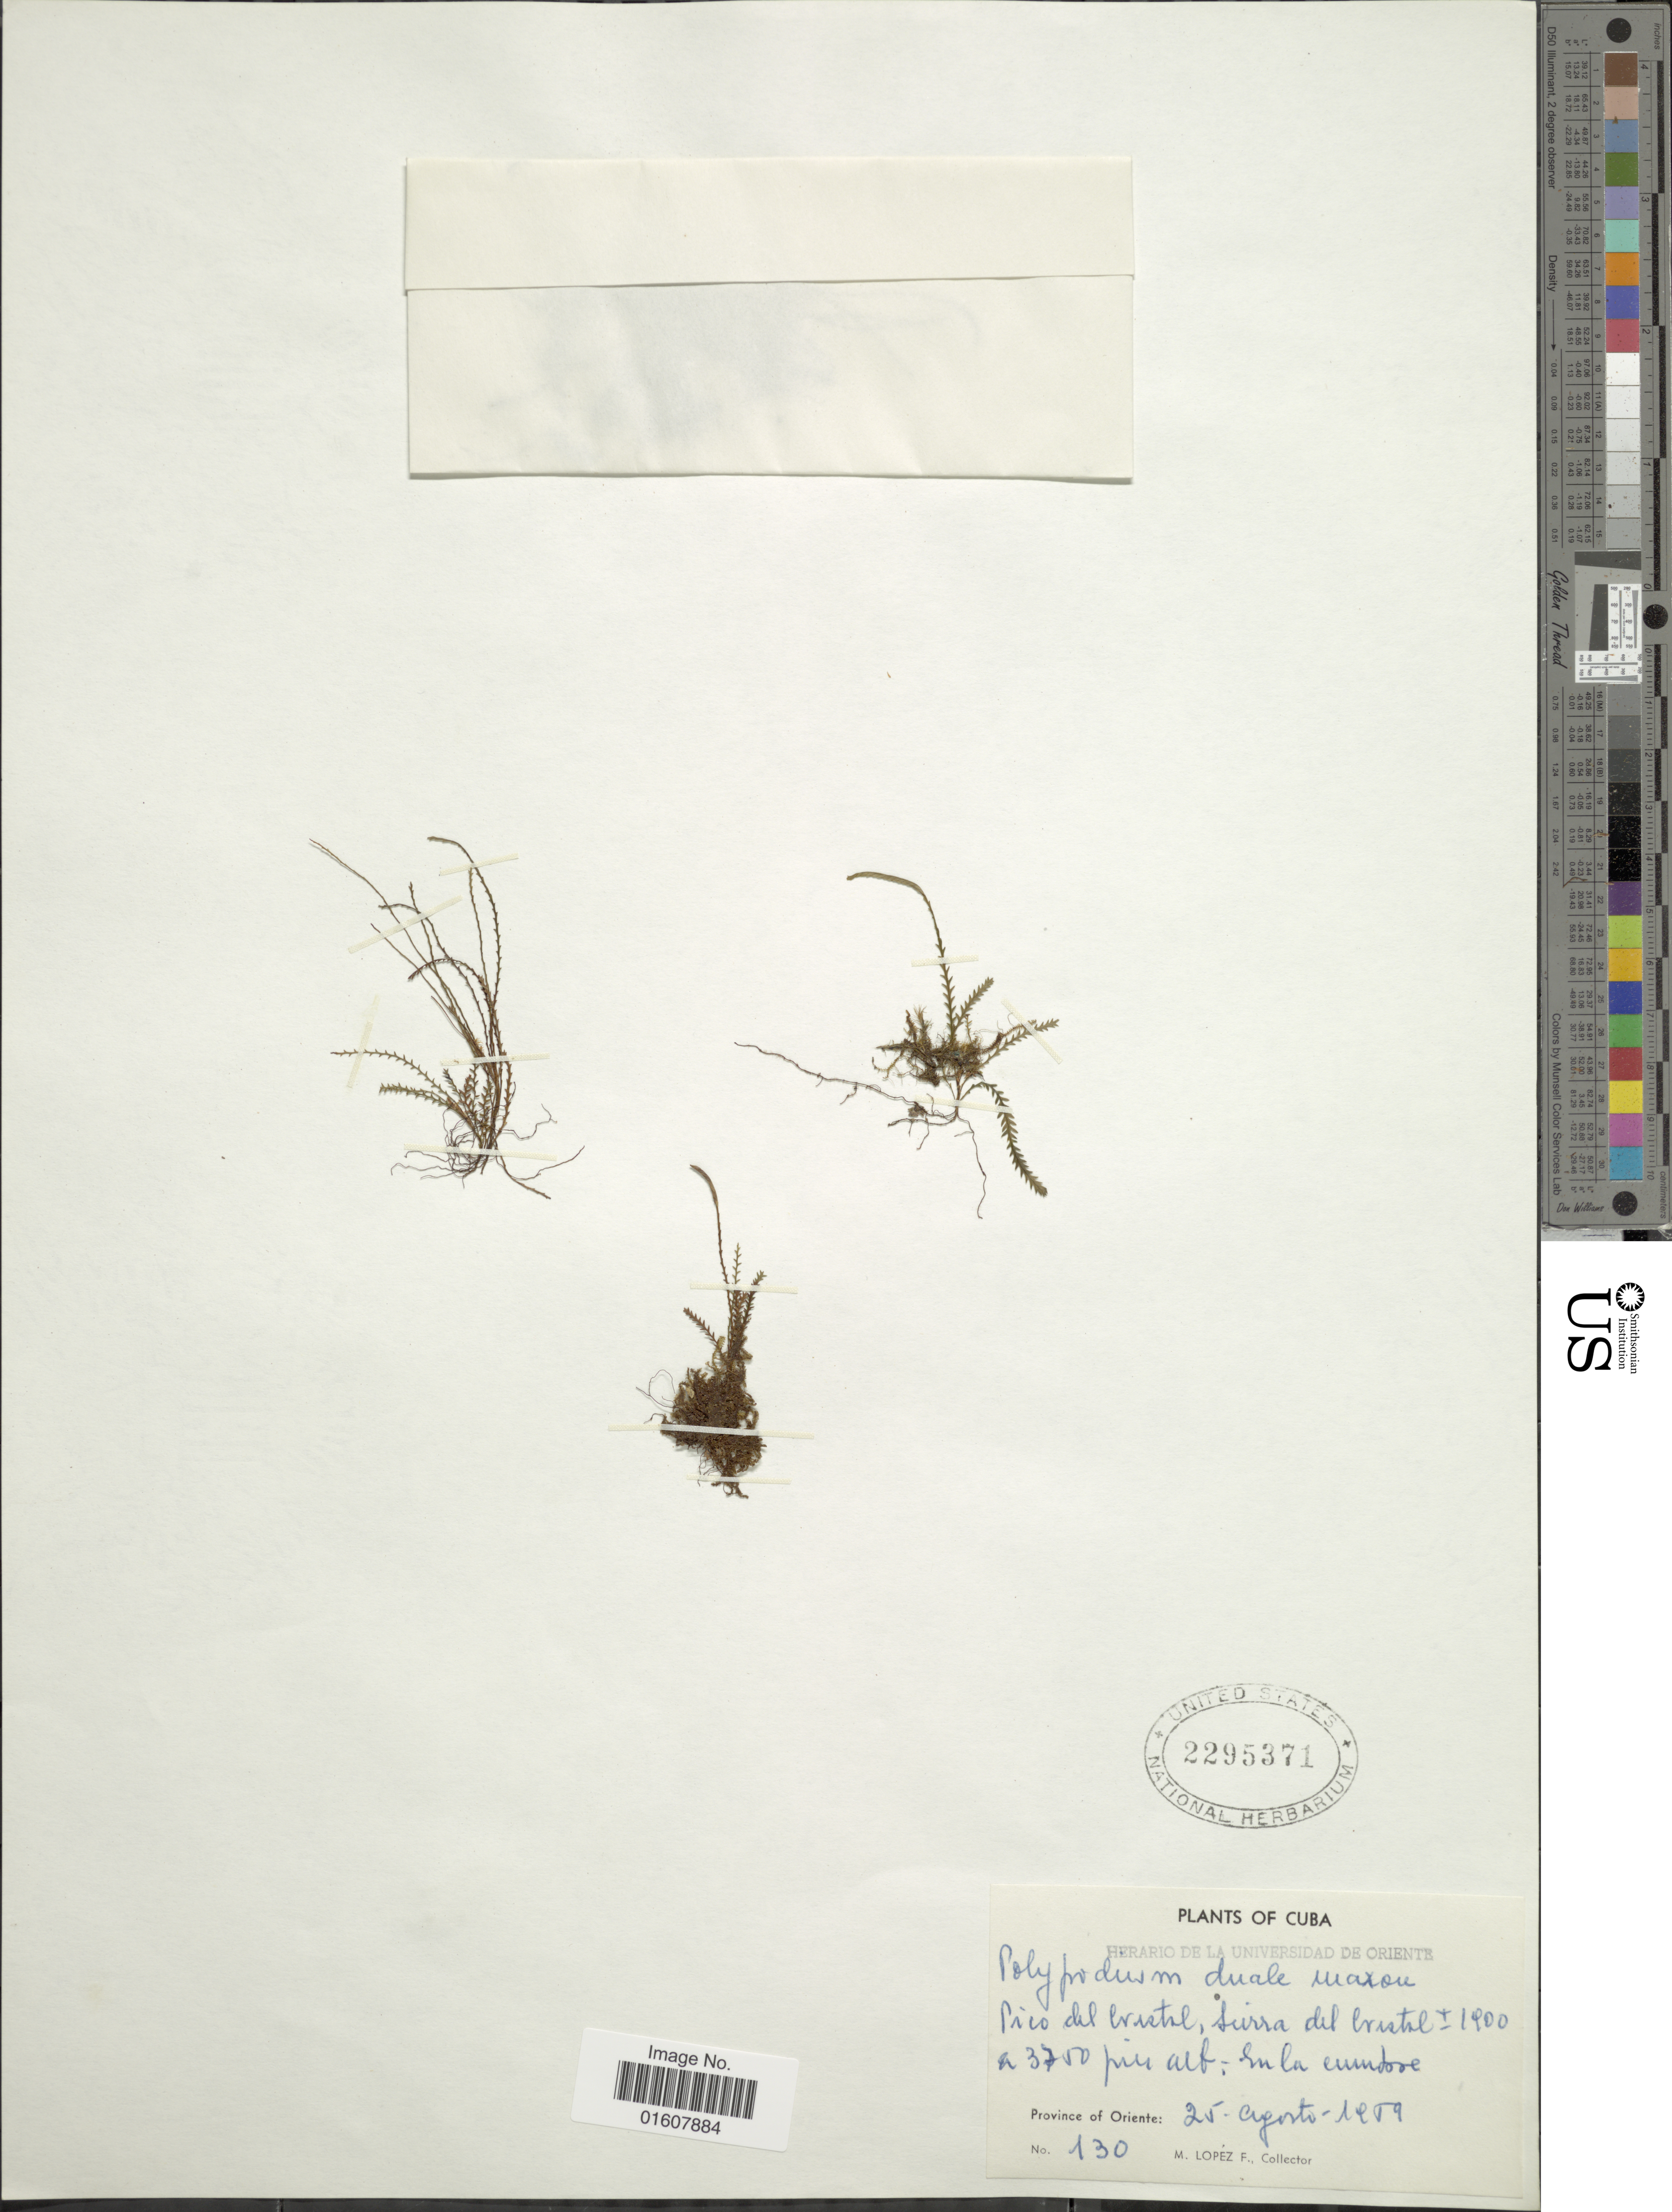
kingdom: Plantae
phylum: Tracheophyta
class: Polypodiopsida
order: Polypodiales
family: Polypodiaceae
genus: Cochlidium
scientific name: Cochlidium serrulatum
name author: (Sw.) L.E. Bishop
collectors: M. López Figueiras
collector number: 130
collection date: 1959-08-25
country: Cuba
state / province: Oriente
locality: Pico del Cristal, Sierra del Cristal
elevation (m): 579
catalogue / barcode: US 2295371